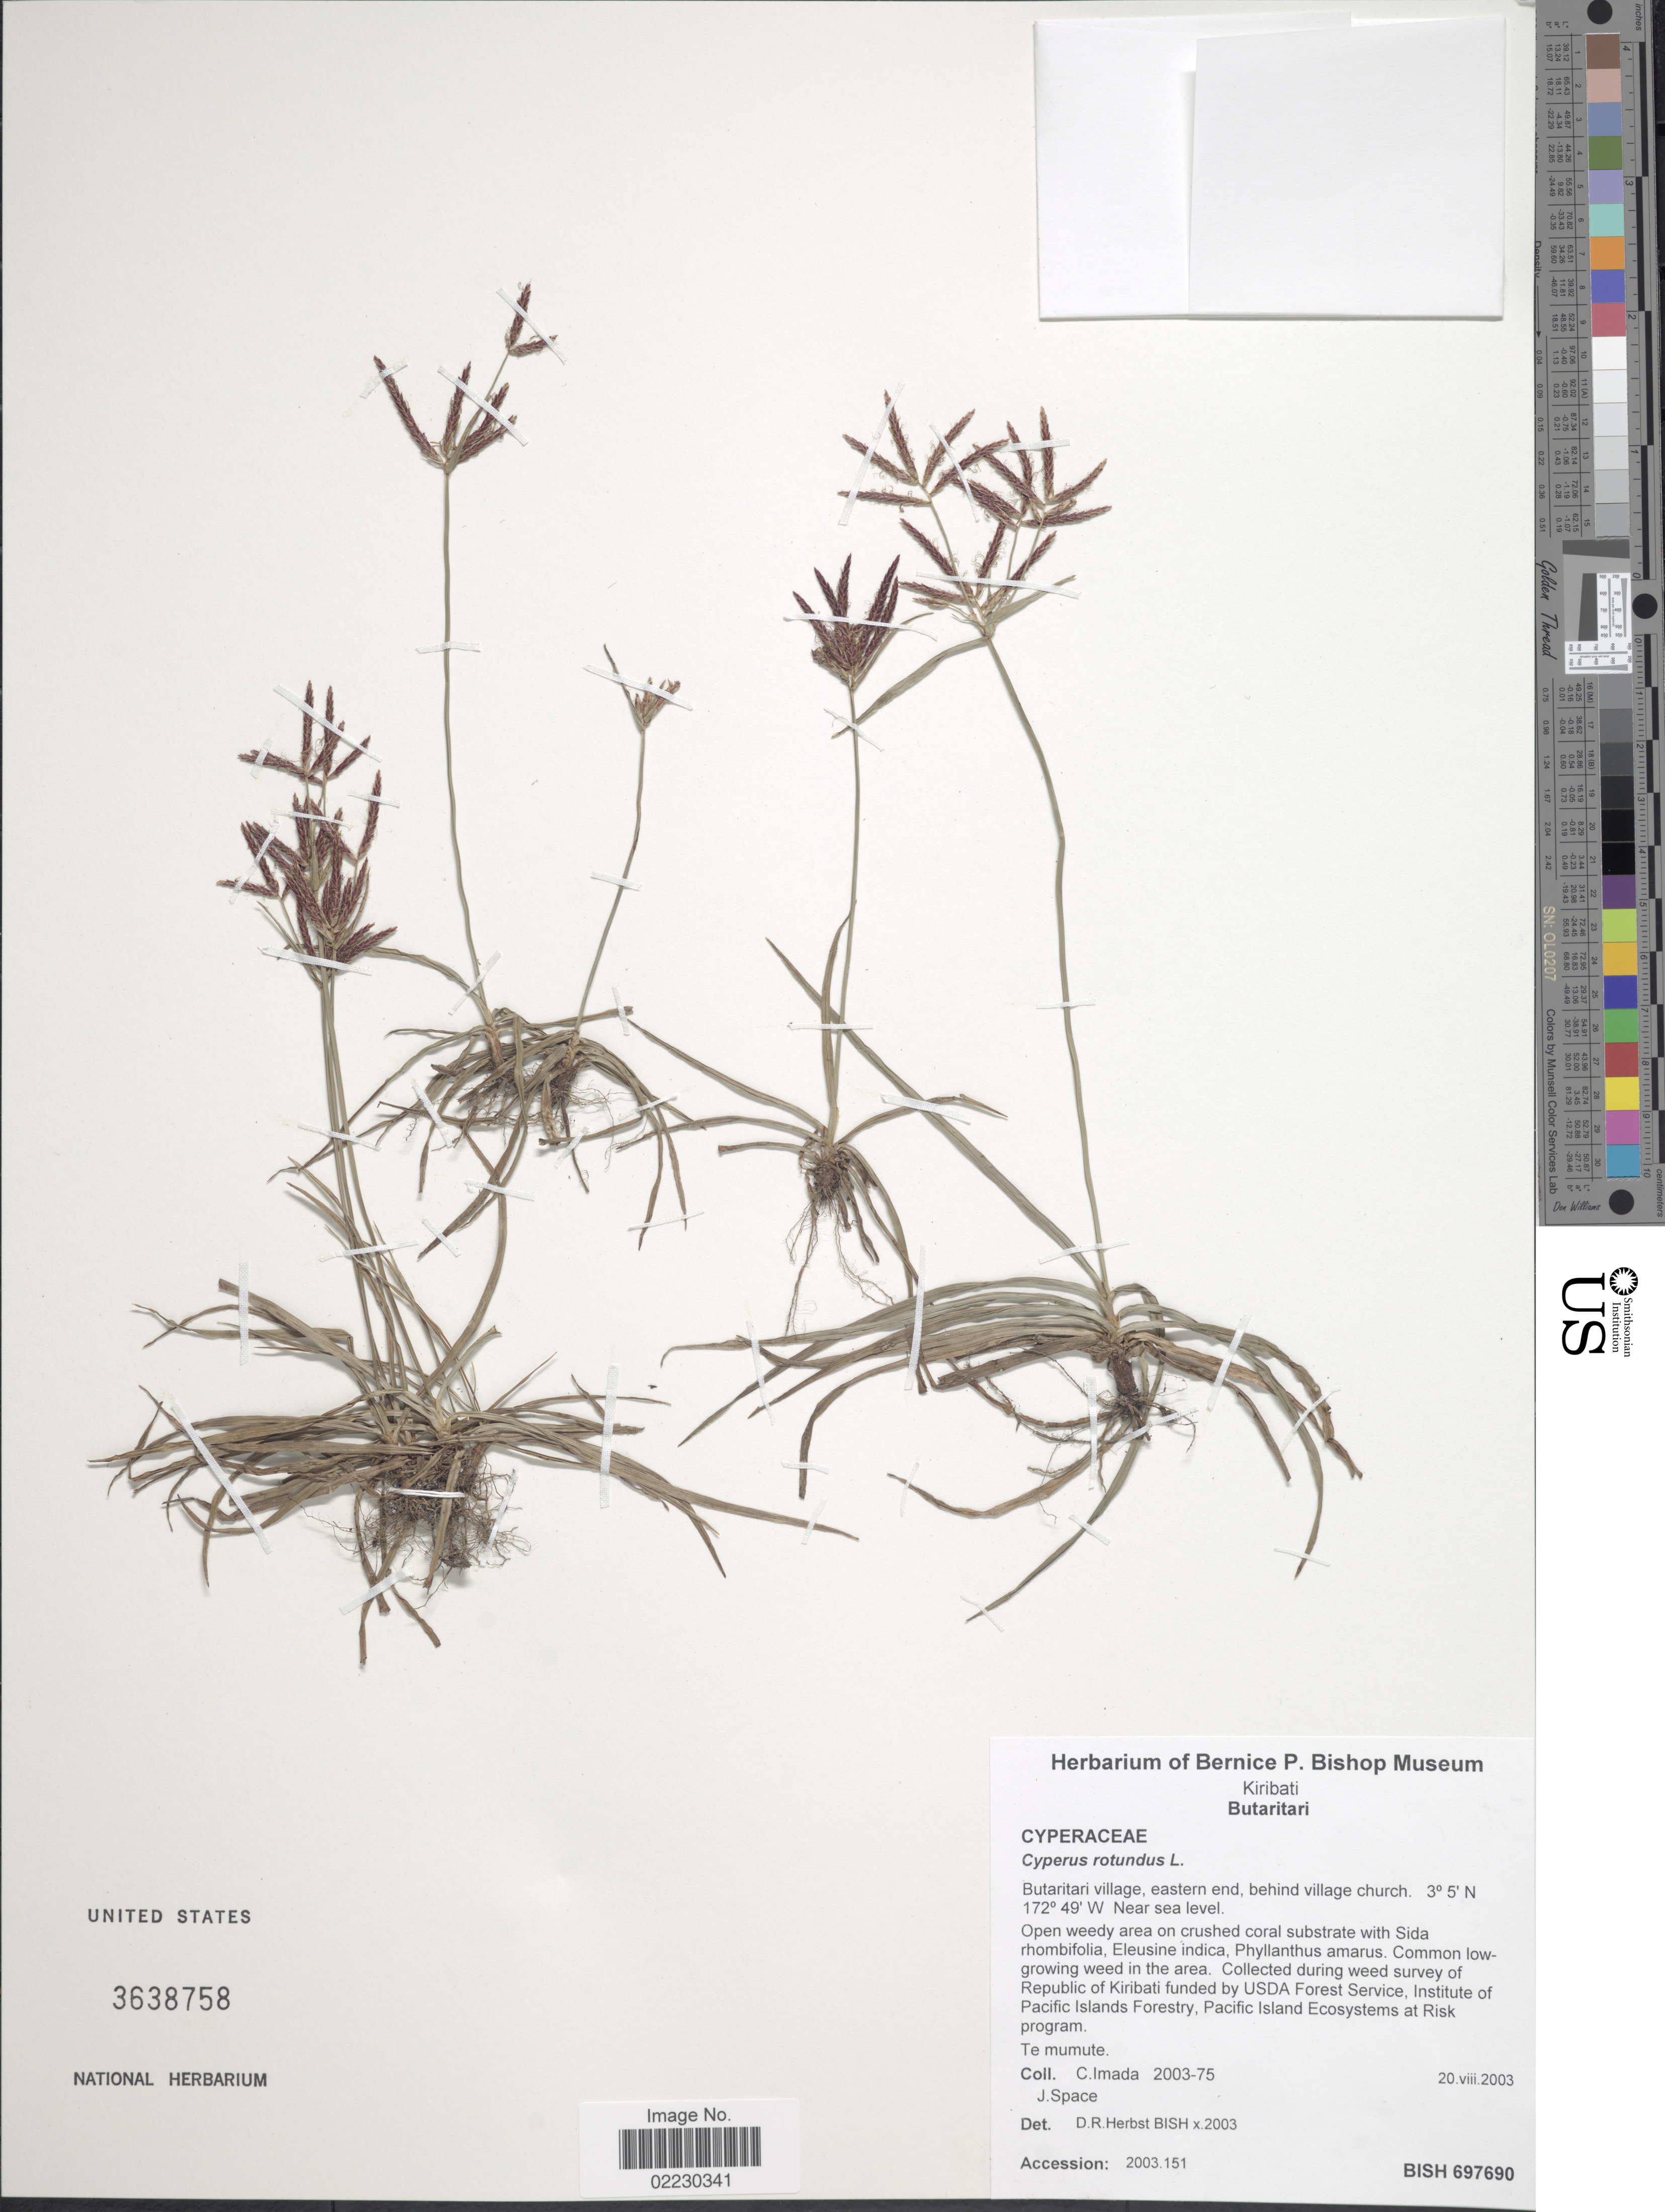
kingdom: Plantae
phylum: Tracheophyta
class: Liliopsida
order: Poales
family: Cyperaceae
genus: Cyperus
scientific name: Cyperus rotundus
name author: L.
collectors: C. Imada & J. Space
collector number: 2003-75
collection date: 2003-08-20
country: Kiribati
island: Butaritari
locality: Butaritari, Butaritari village, eastern end, behind village church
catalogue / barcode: US 3638758